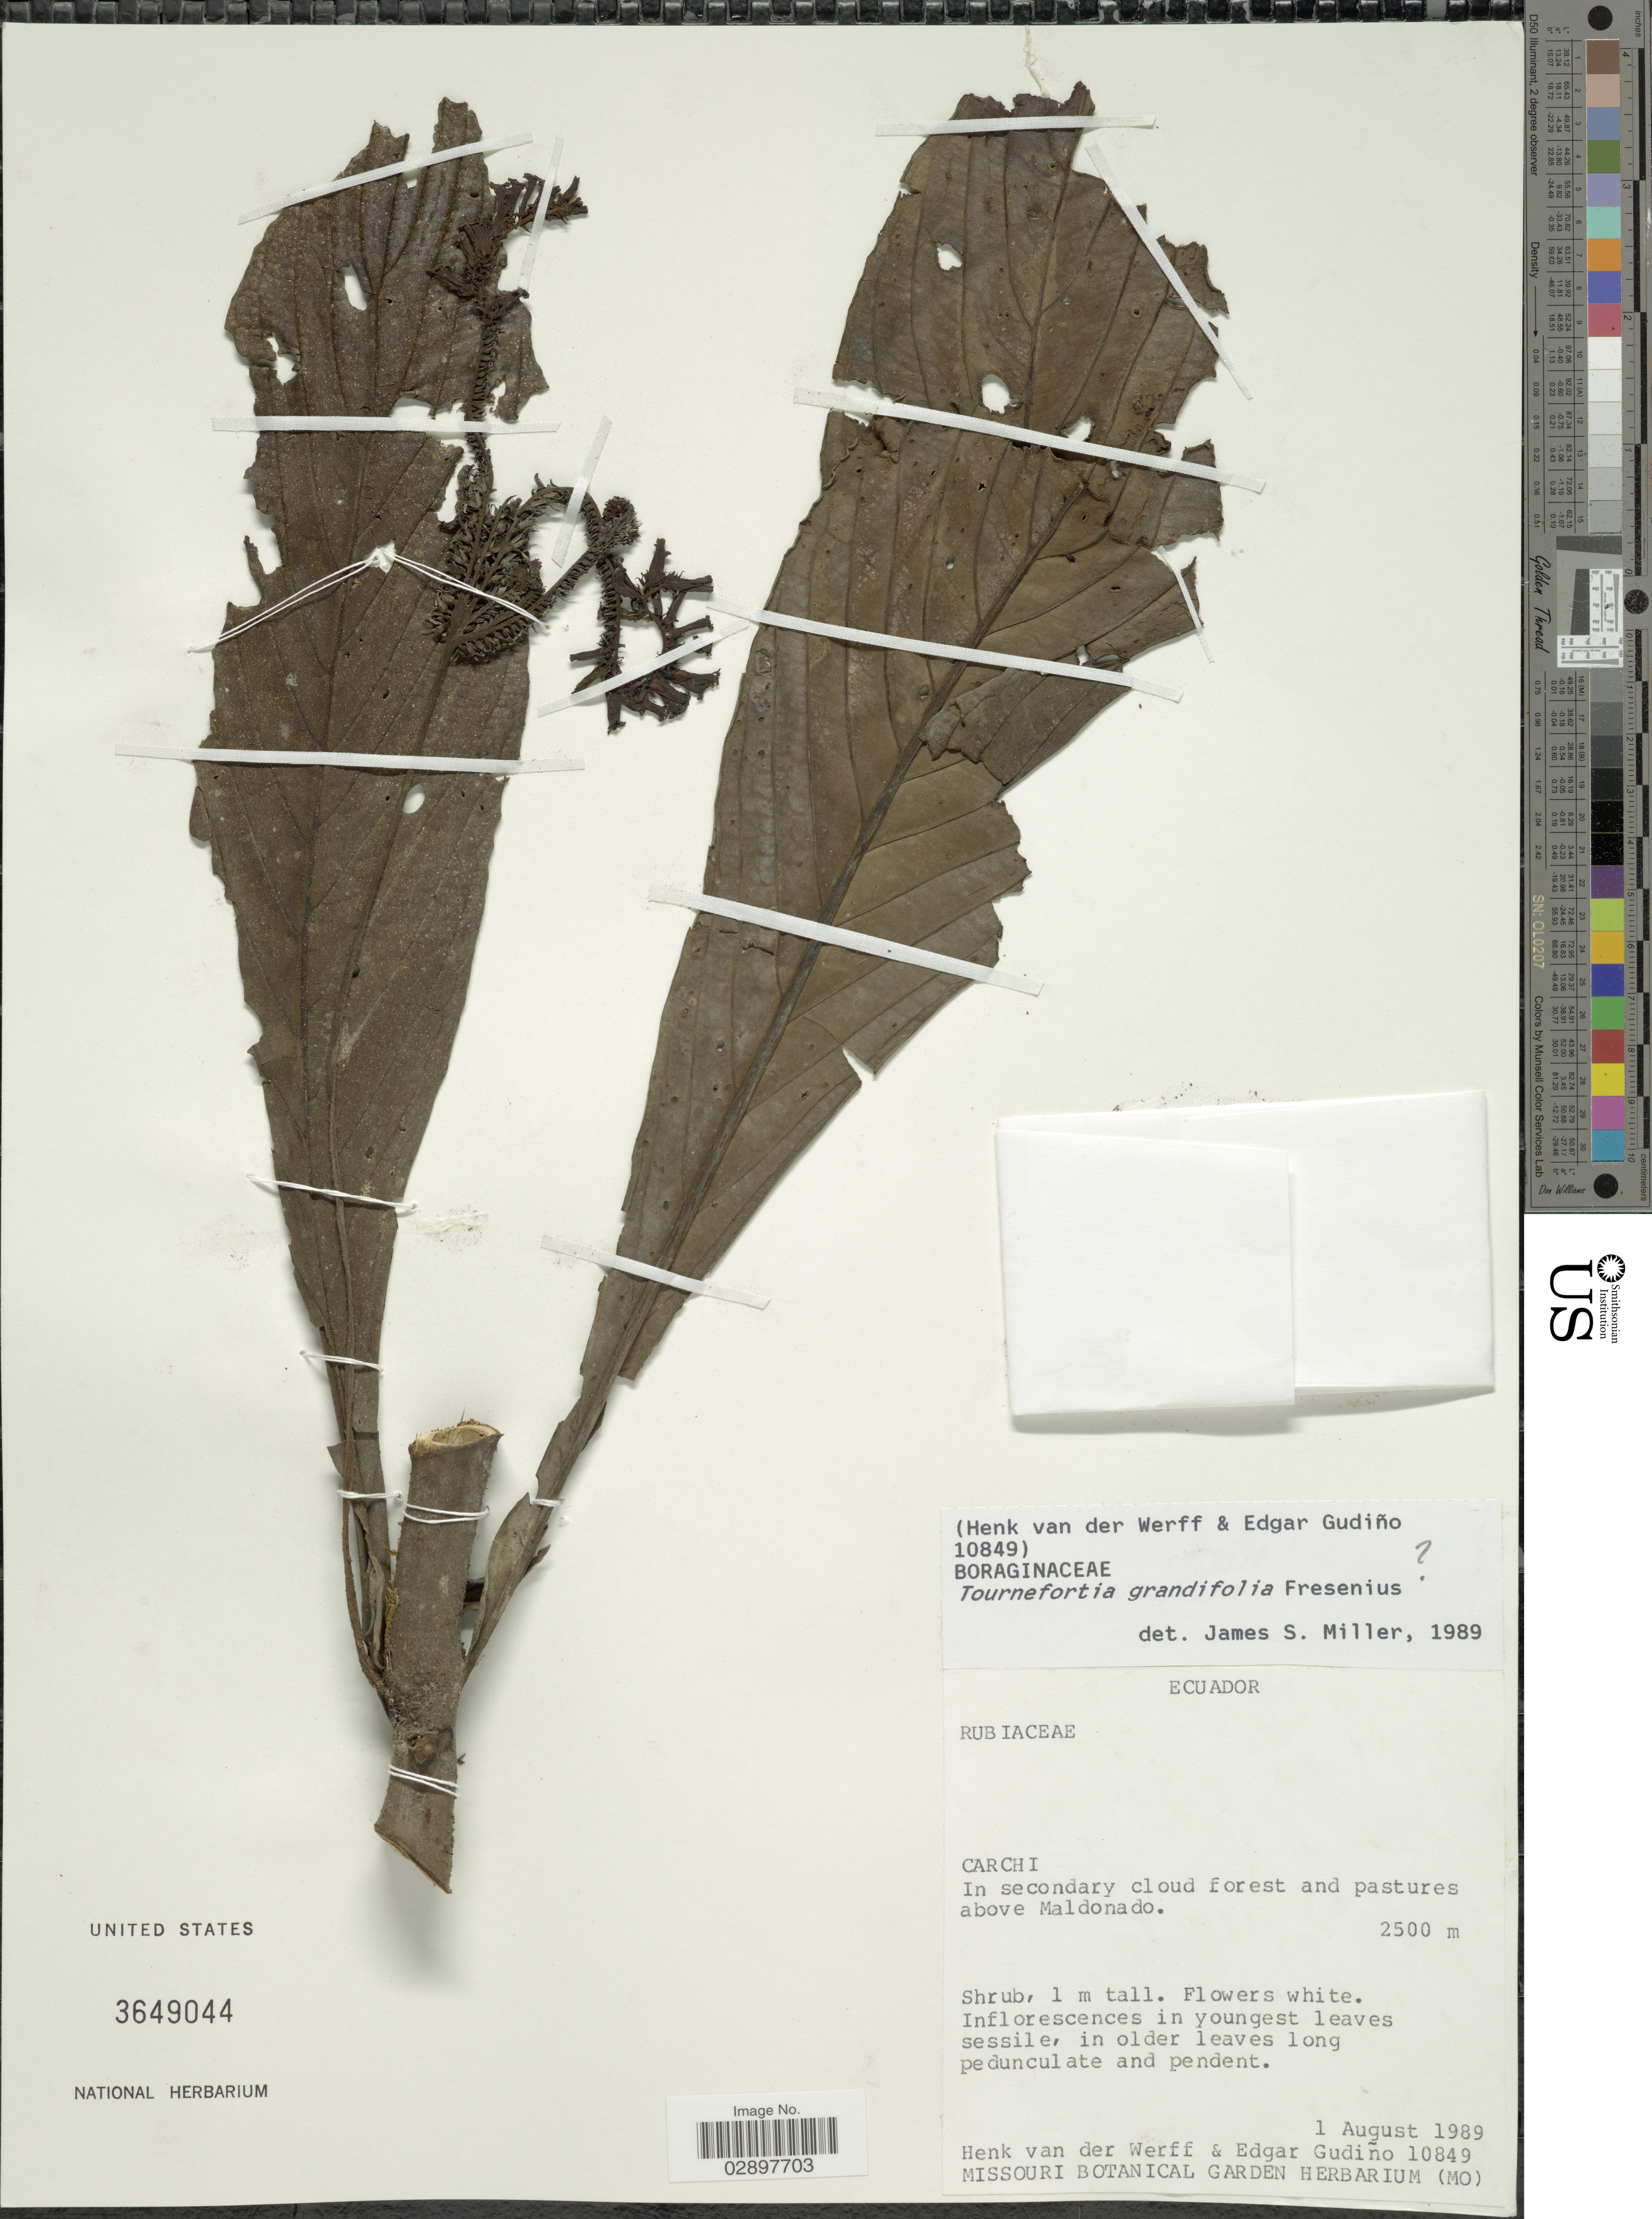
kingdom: Plantae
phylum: Tracheophyta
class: Magnoliopsida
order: Boraginales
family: Heliotropiaceae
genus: Tournefortia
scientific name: Tournefortia sp.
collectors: H. van der Werff & E. Gudiño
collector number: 10849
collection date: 1989-08-01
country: Ecuador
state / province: Carchi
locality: In secondary cloud forest and pastures above Maldonado.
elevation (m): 2500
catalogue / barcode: US 3649044